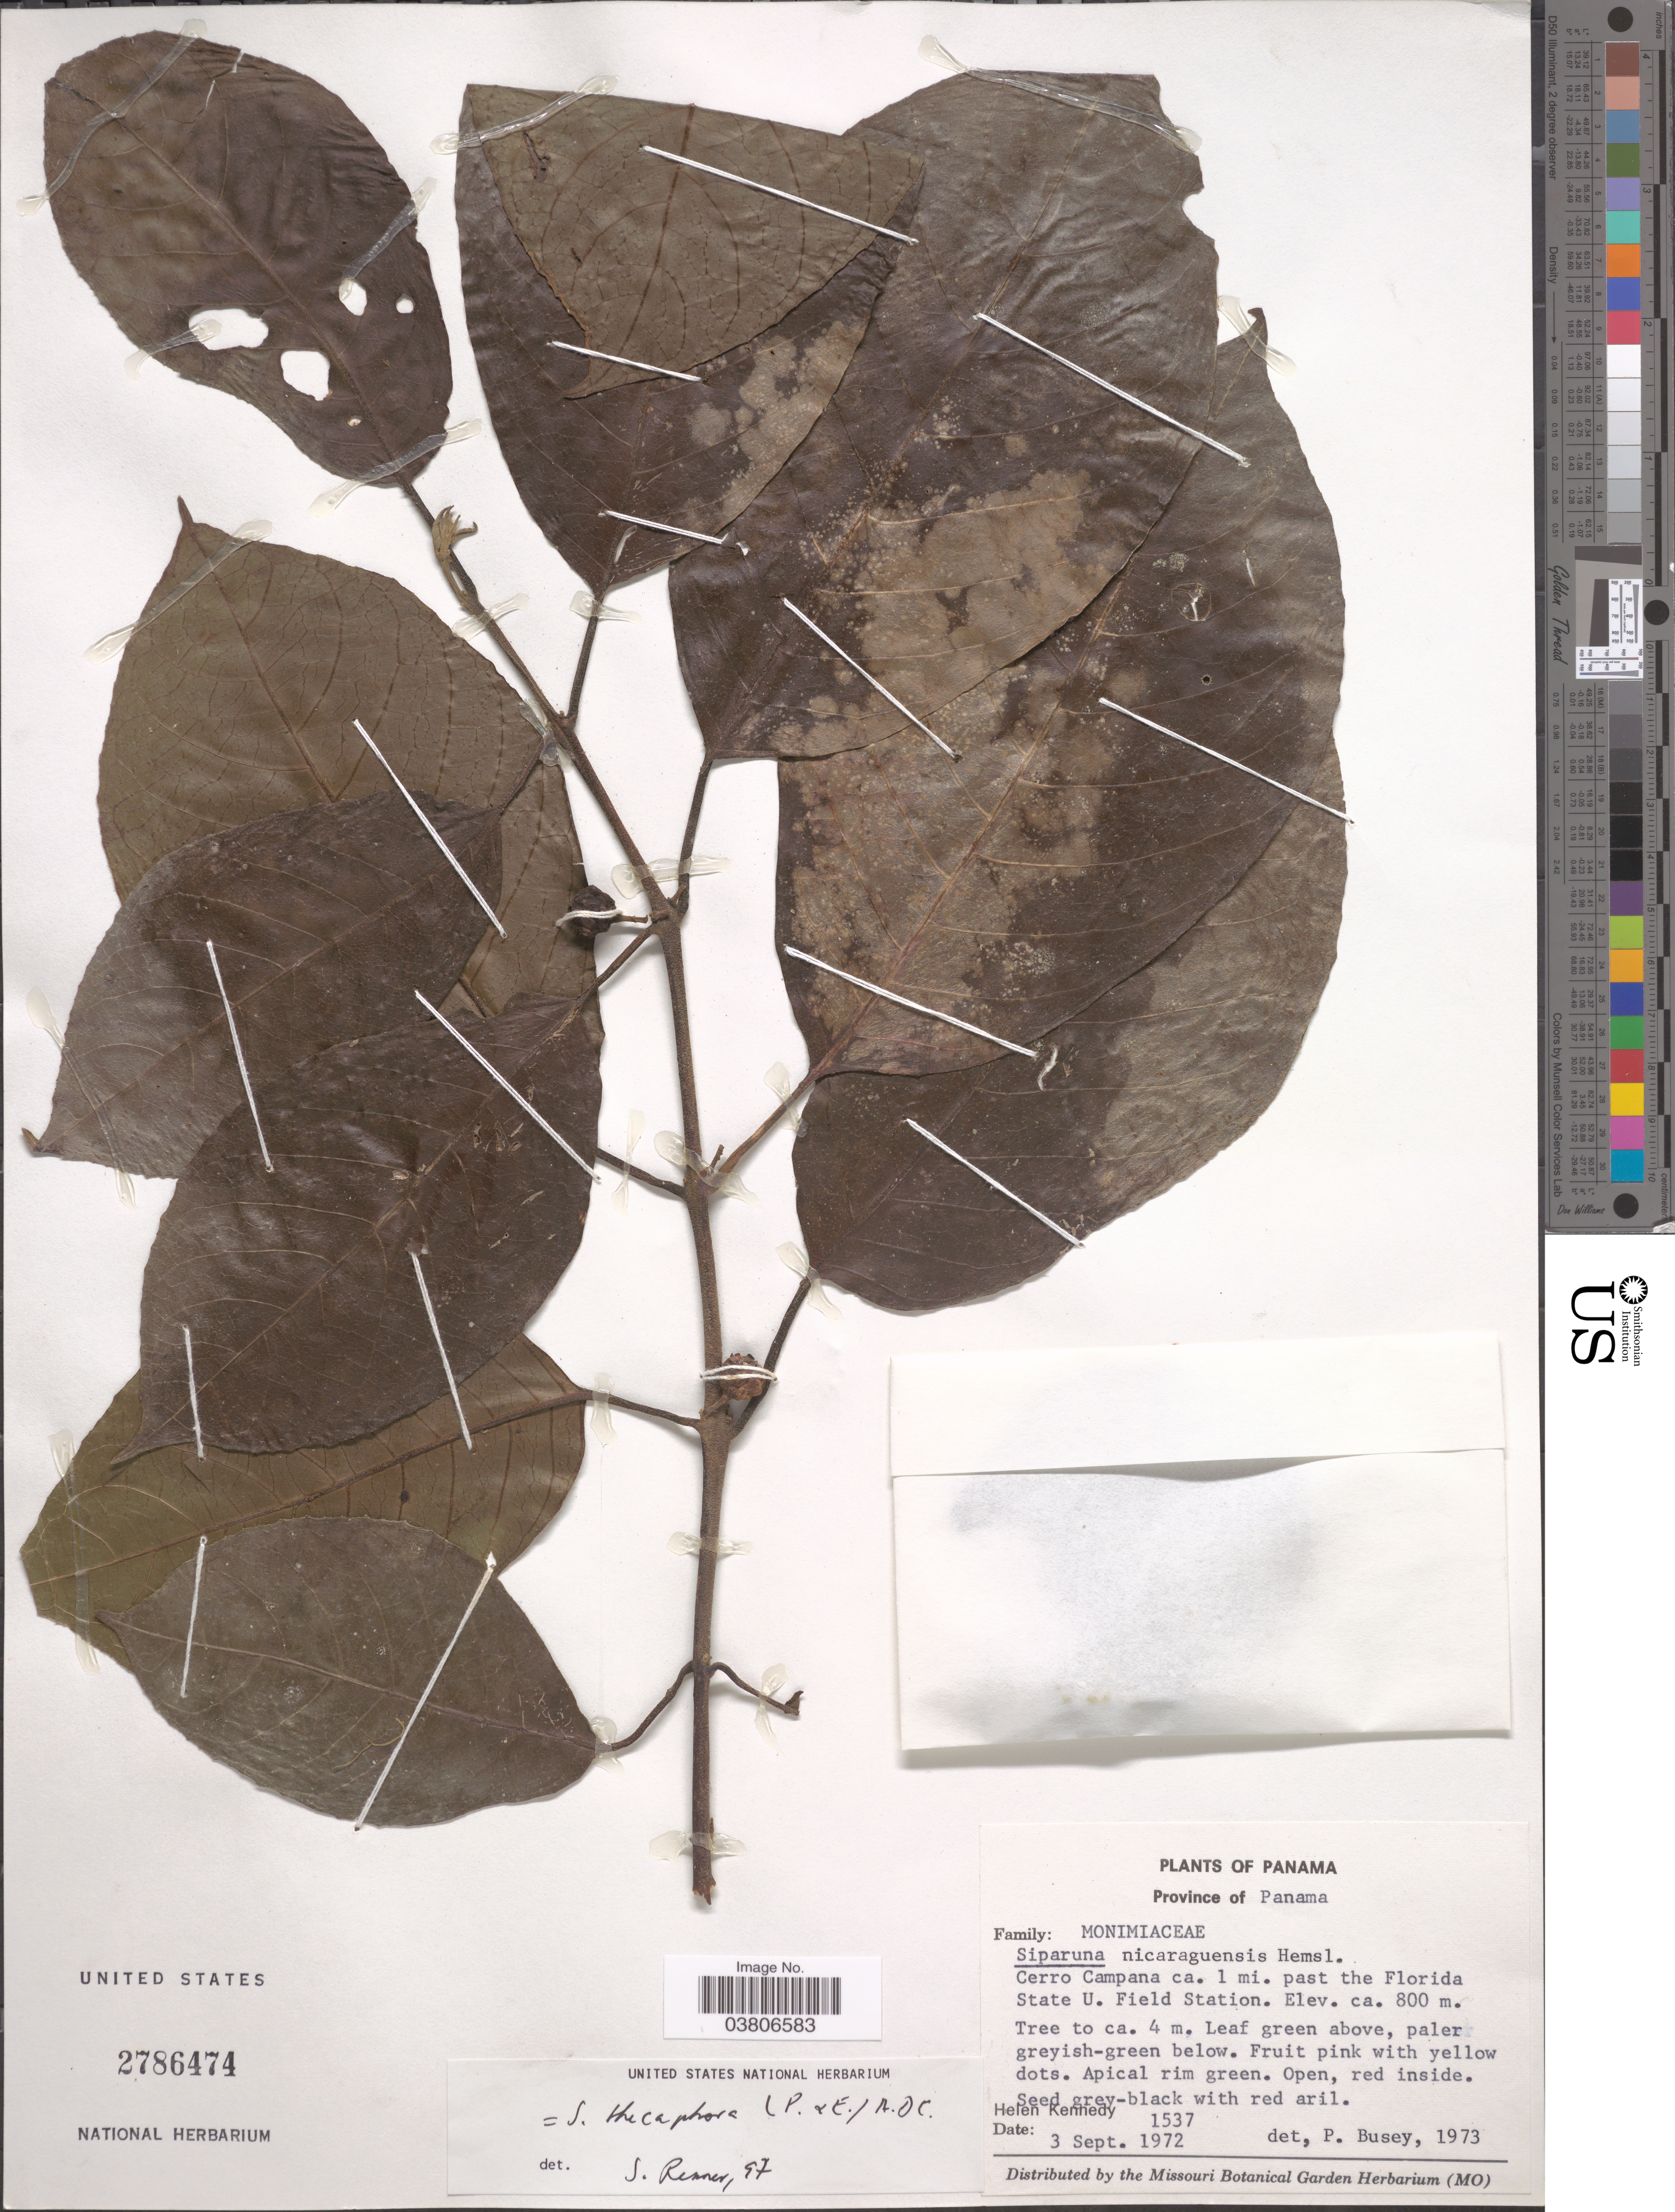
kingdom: Plantae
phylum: Tracheophyta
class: Magnoliopsida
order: Laurales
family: Siparunaceae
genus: Siparuna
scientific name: Siparuna thecaphora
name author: (Poepp. & Endl.) A. DC.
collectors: H. Kennedy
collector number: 1537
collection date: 1972-09-03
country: Panama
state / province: Panamá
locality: Cerro Campana ca. 1 mi. past the Florida State U. Field Station.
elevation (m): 800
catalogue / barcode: US 2786474